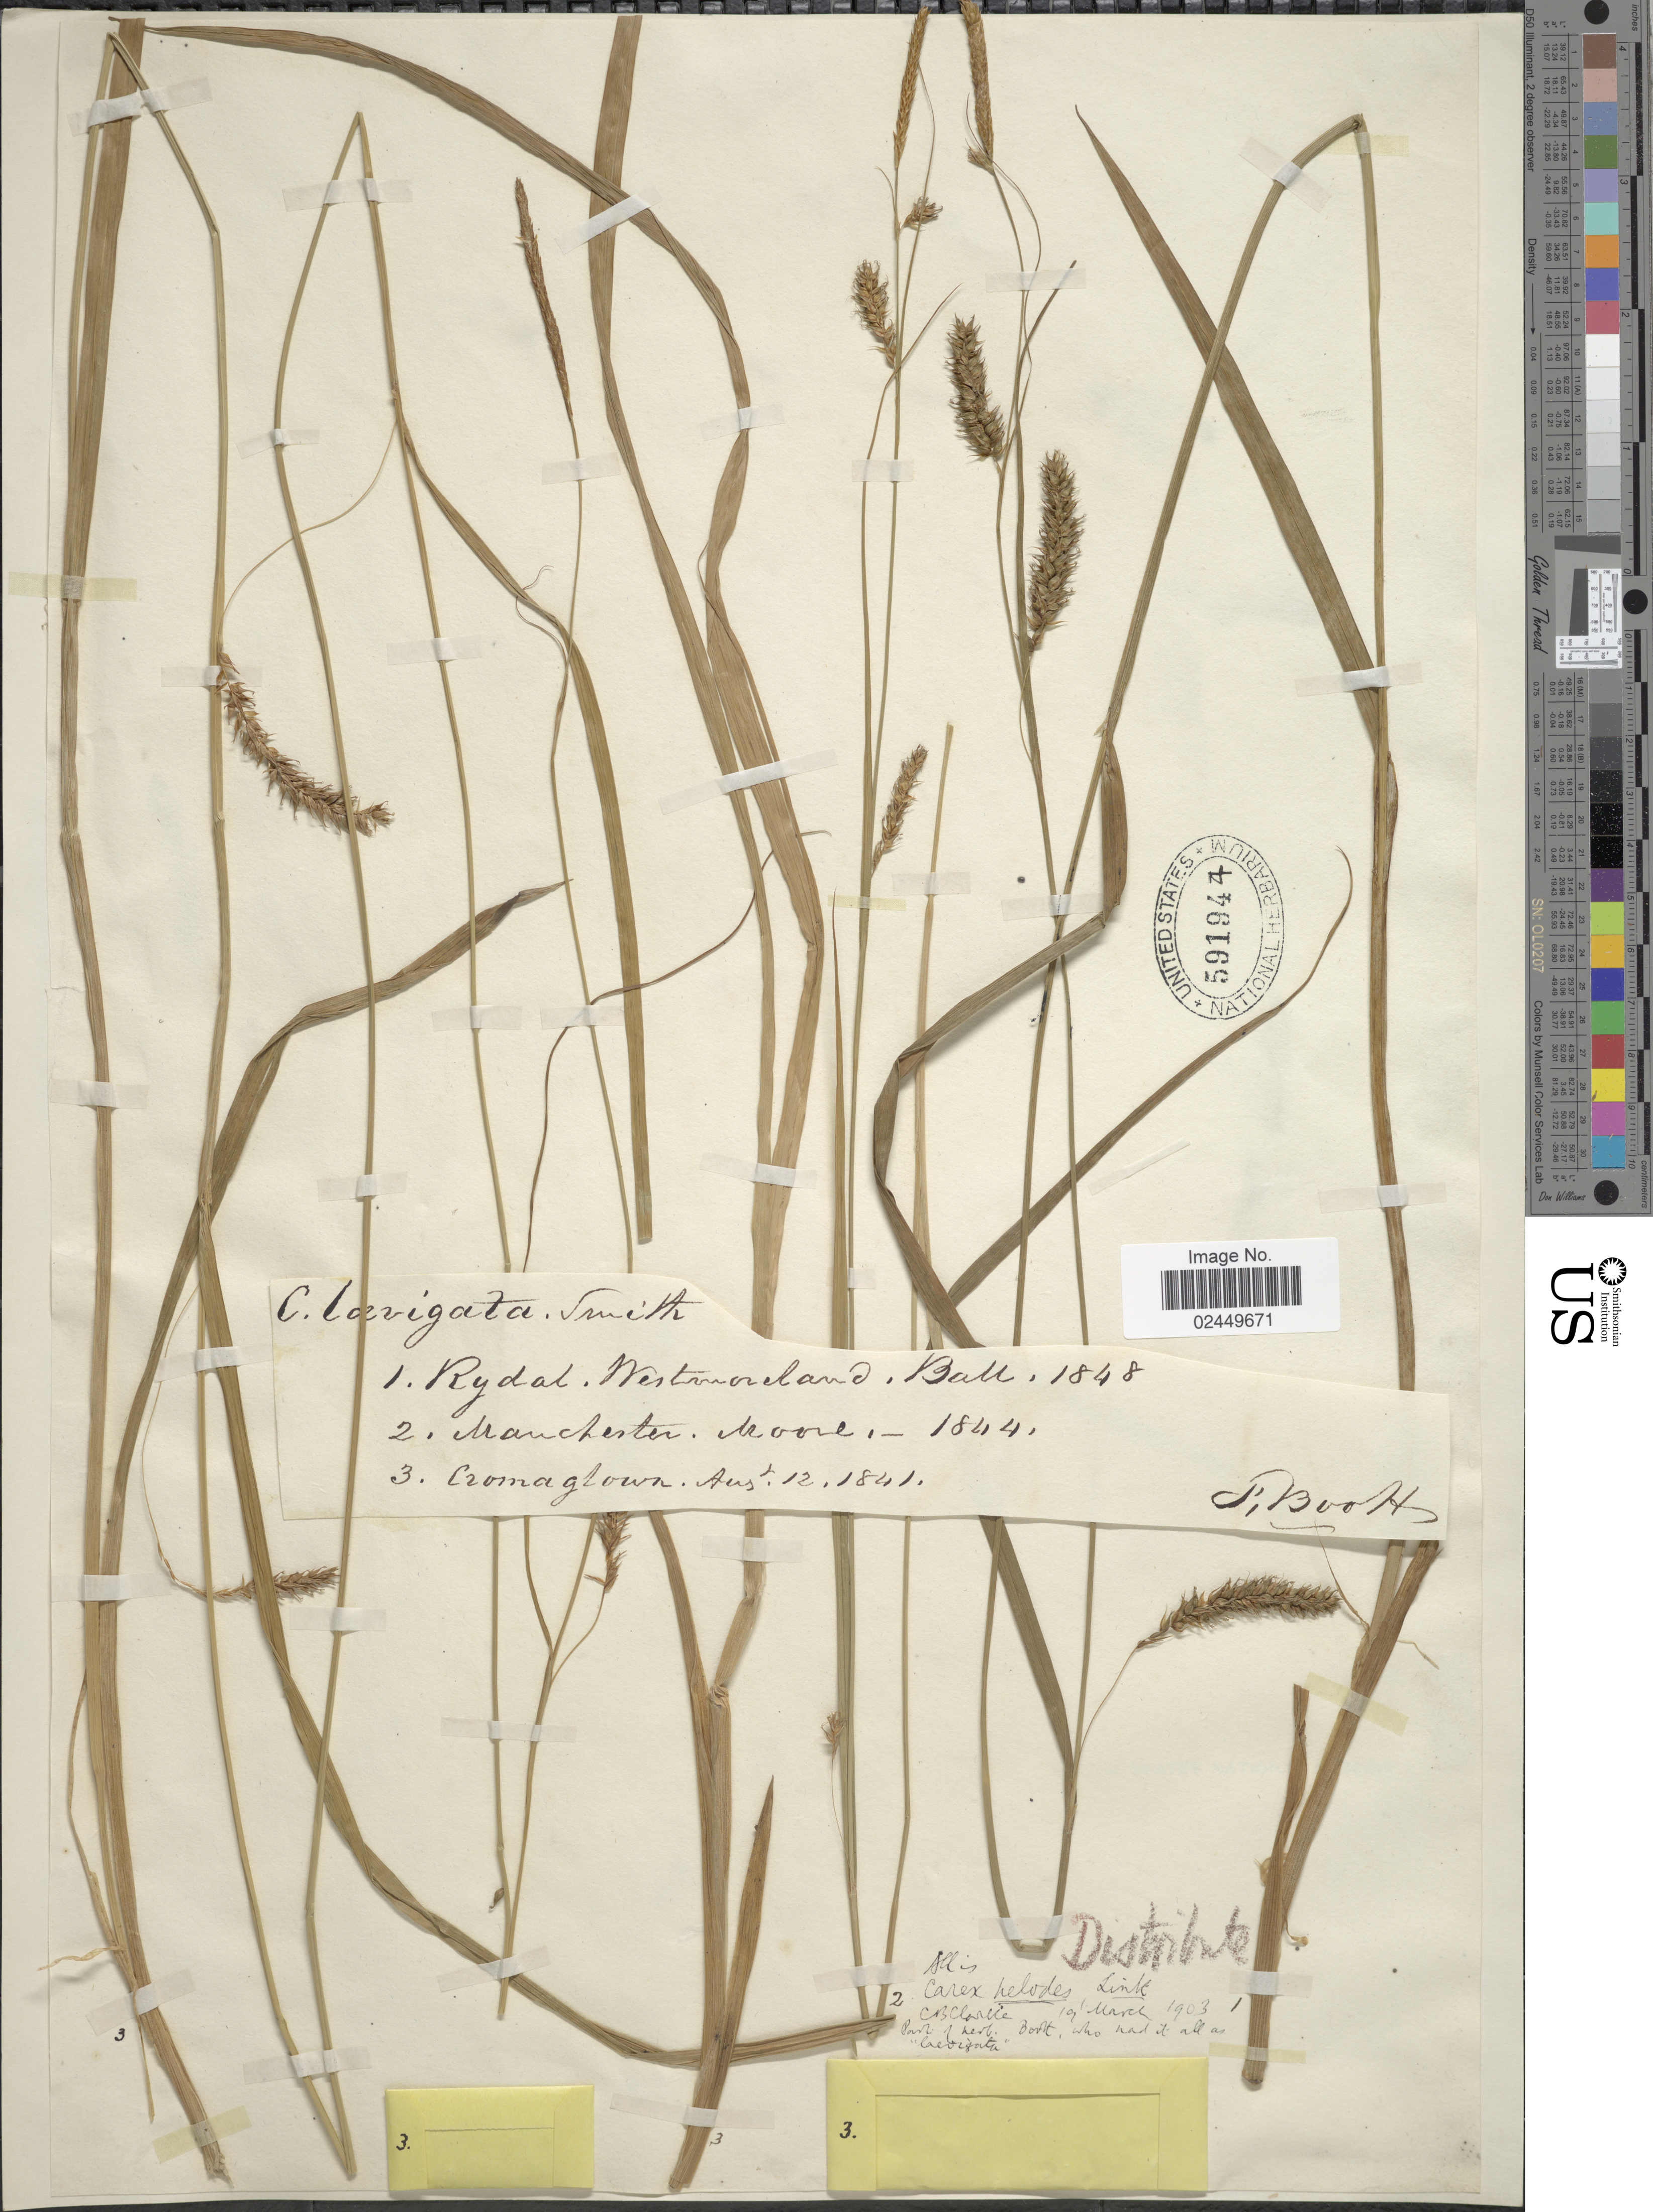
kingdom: Plantae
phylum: Tracheophyta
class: Liliopsida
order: Poales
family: Cyperaceae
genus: Carex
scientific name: Carex helodes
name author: Link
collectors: -. Moore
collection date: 1844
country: United Kingdom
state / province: England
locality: Manchester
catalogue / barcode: US 591947-2